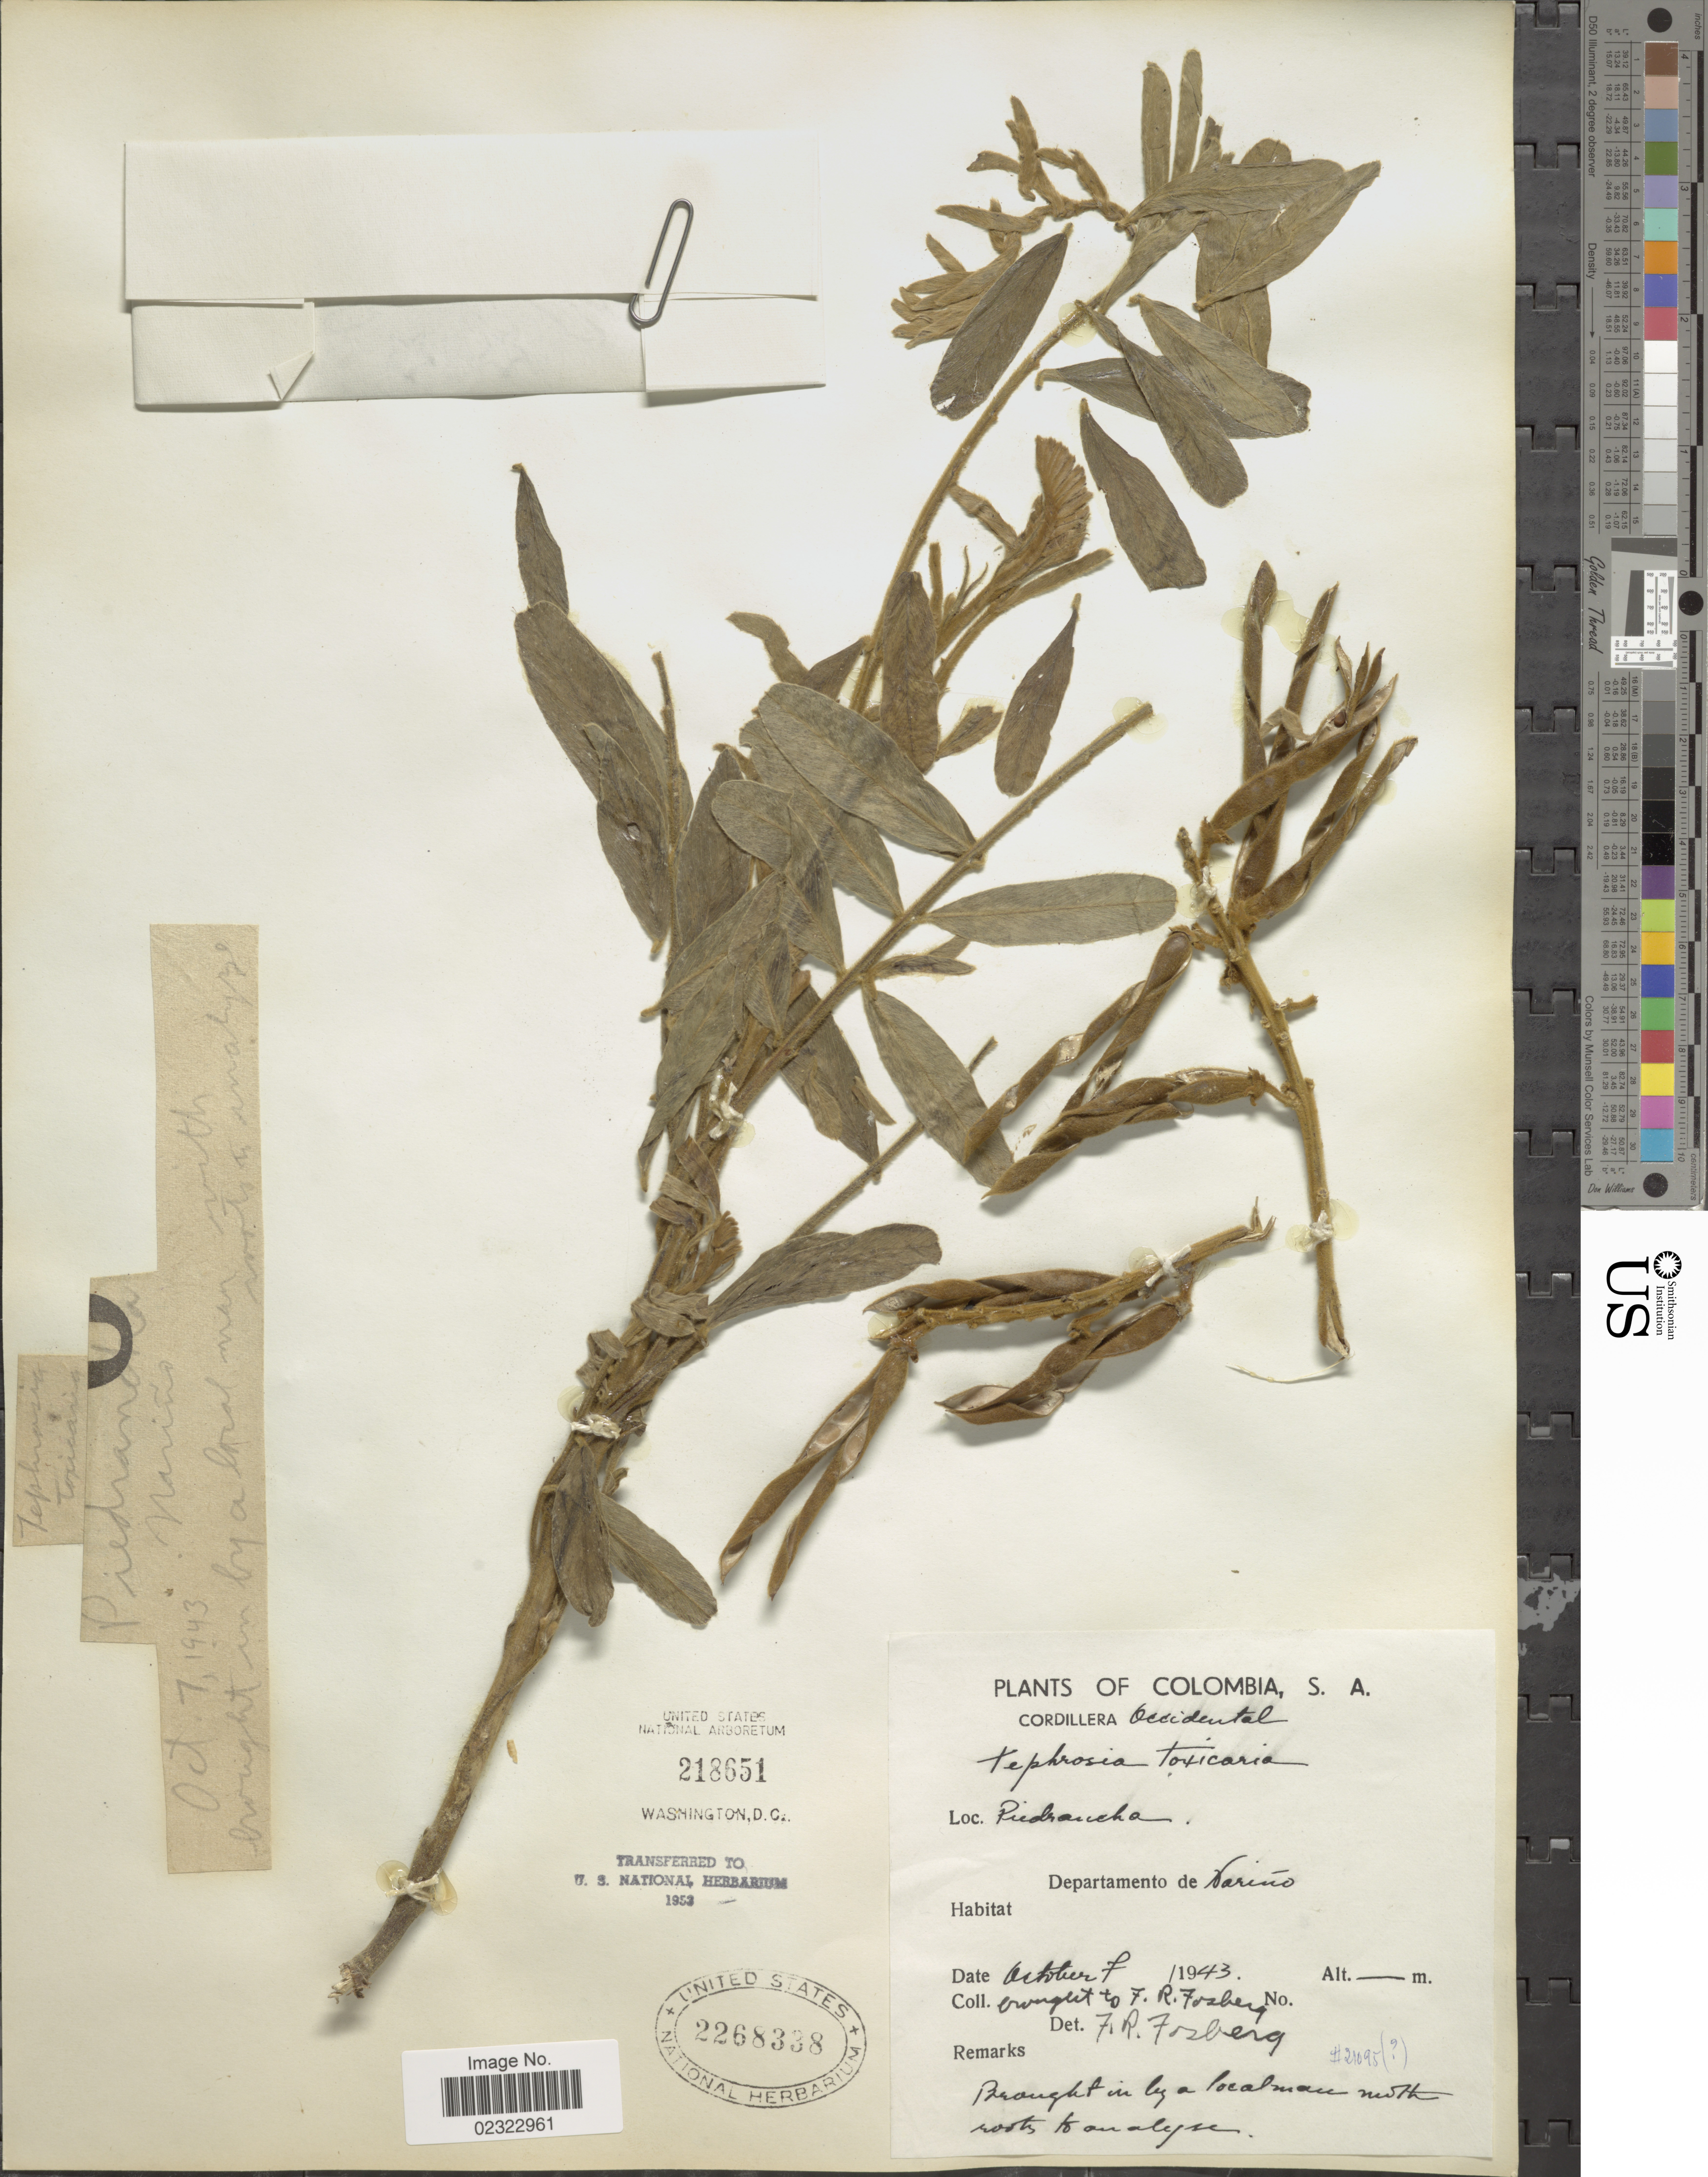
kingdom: Plantae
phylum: Tracheophyta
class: Magnoliopsida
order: Fabales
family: Fabaceae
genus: Tephrosia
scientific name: Tephrosia sinapou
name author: (Buc'hoz) A. Chev.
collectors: F. R. Fosberg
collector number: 21095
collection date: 1943-10-07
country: Colombia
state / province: Nariño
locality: Departamento de Narino, Piedrache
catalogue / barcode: US 2268338